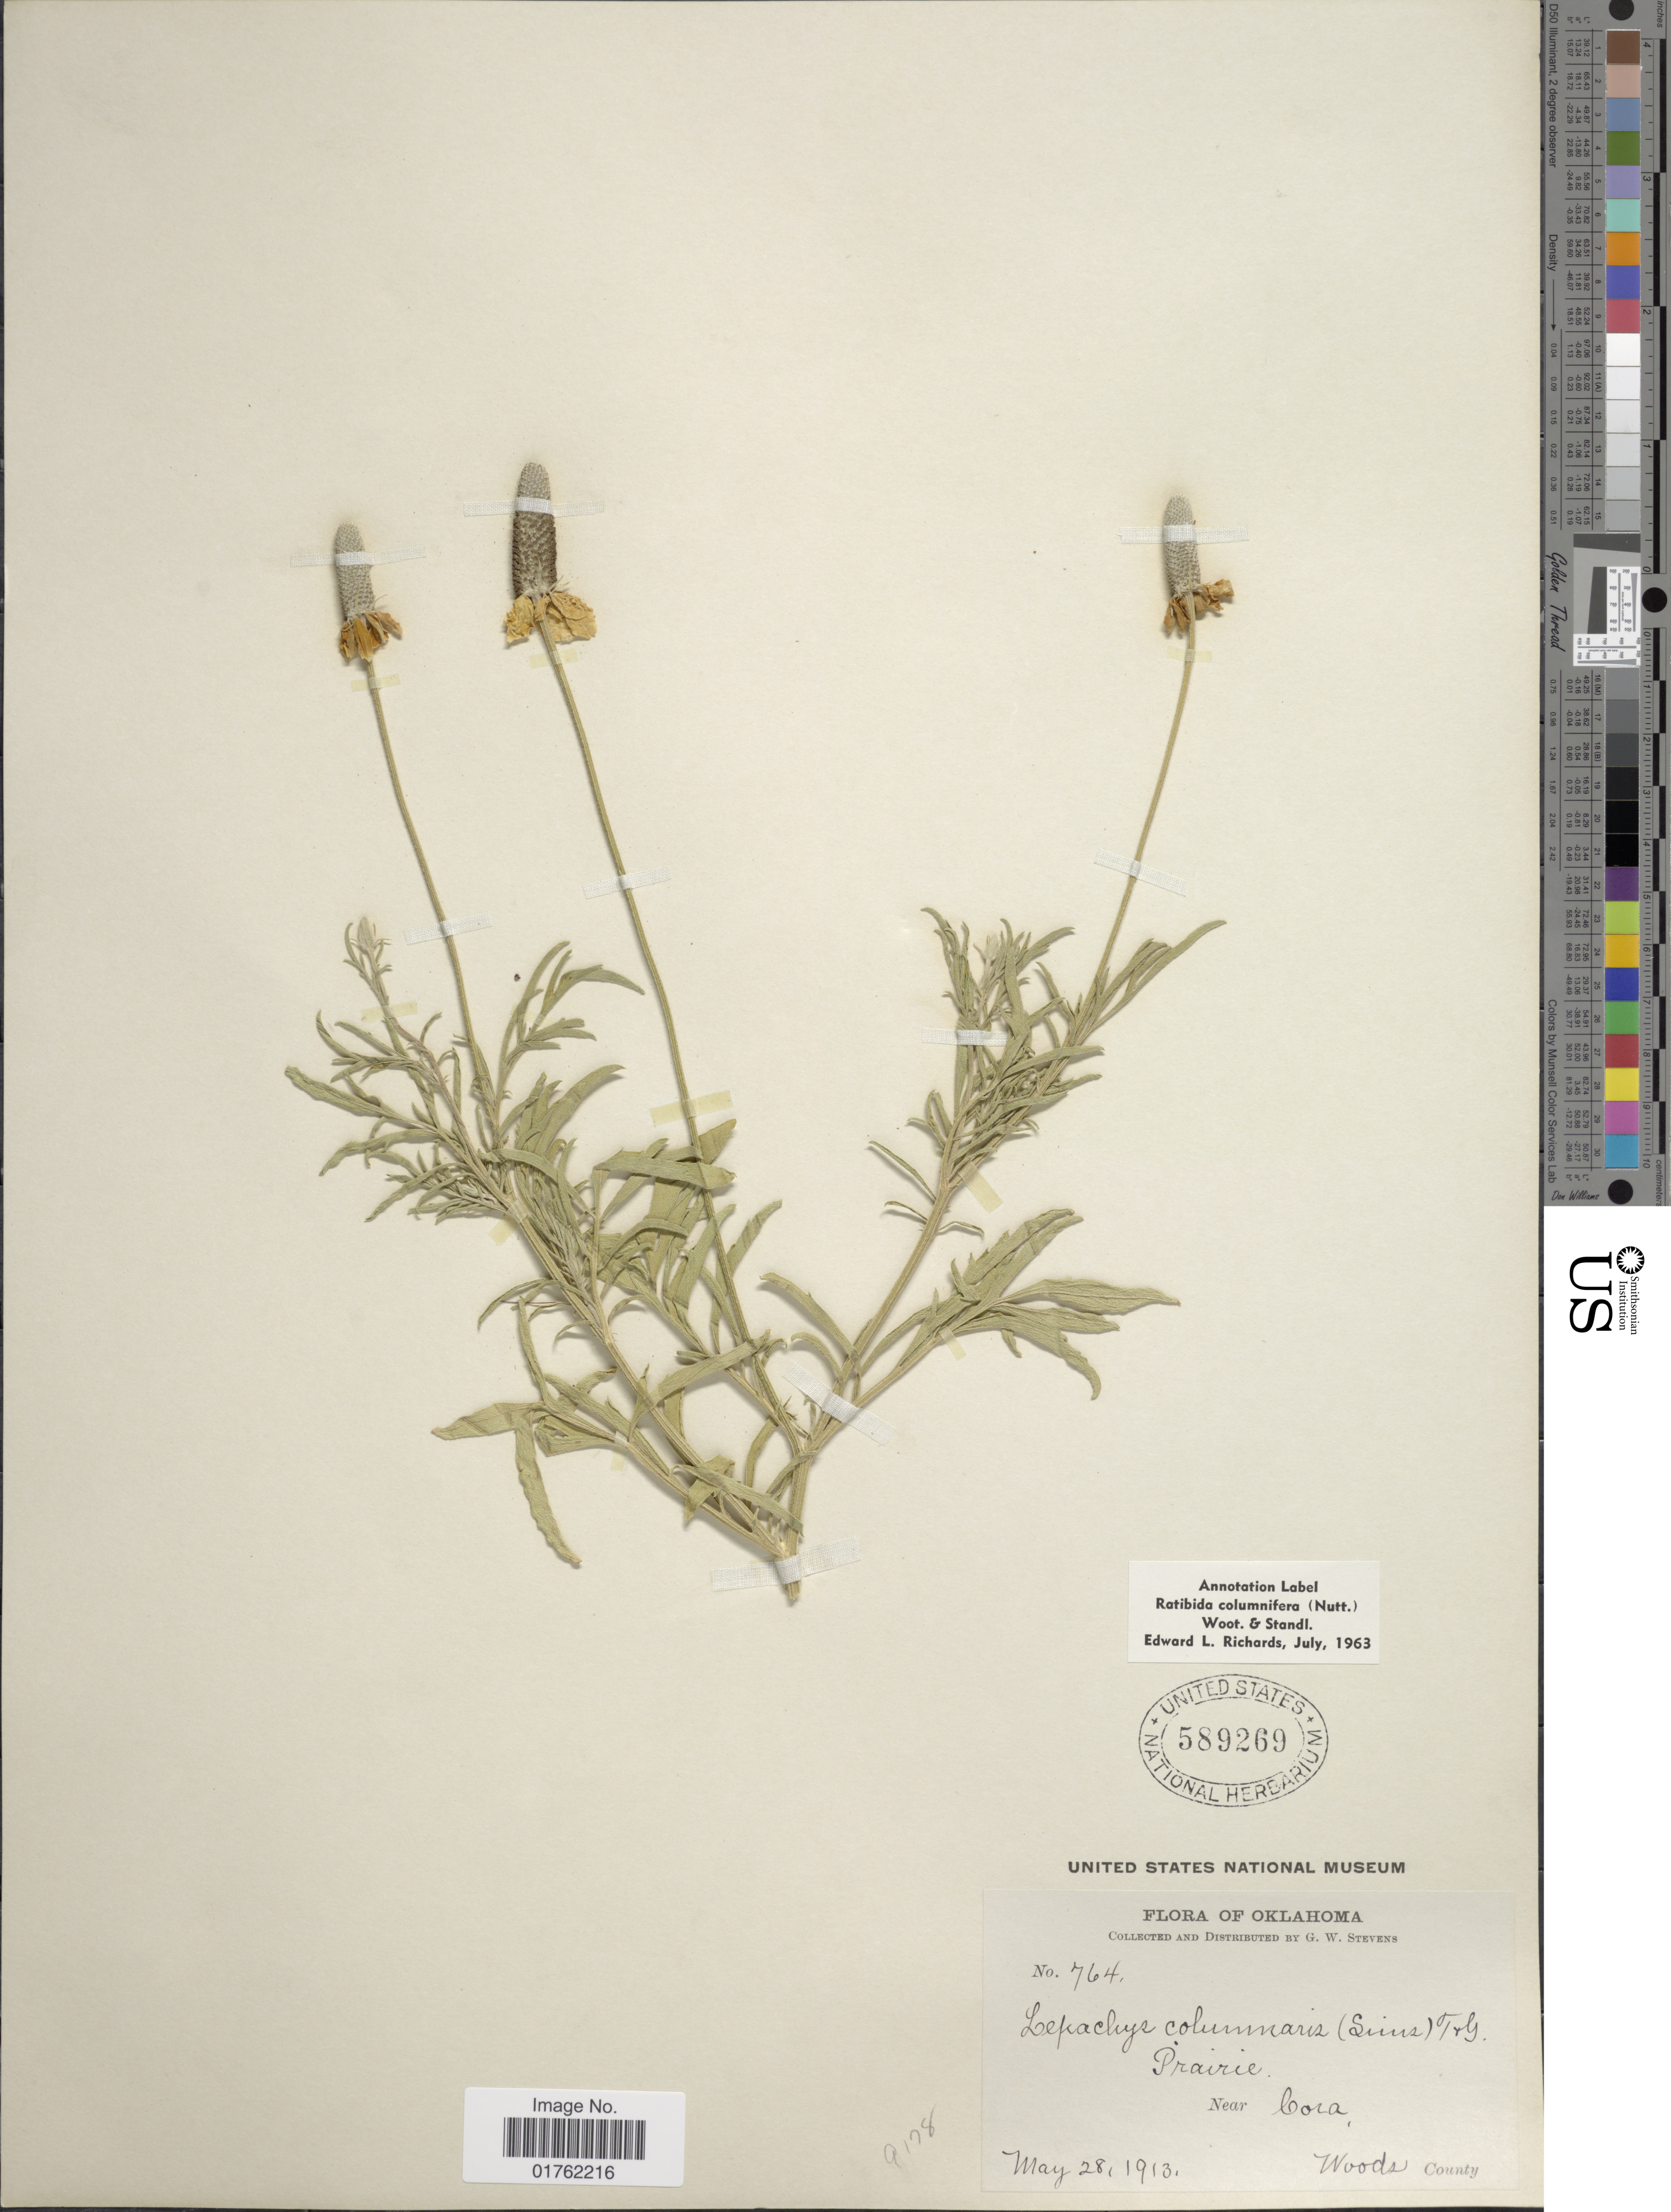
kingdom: Plantae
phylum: Tracheophyta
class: Magnoliopsida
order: Asterales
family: Asteraceae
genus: Ratibida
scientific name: Ratibida columnaris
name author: (Pursh) D. Don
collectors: G. W. Stevens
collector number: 764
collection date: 1913-05-28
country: United States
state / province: Oklahoma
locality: Near Cora, Woods County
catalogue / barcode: US 589269